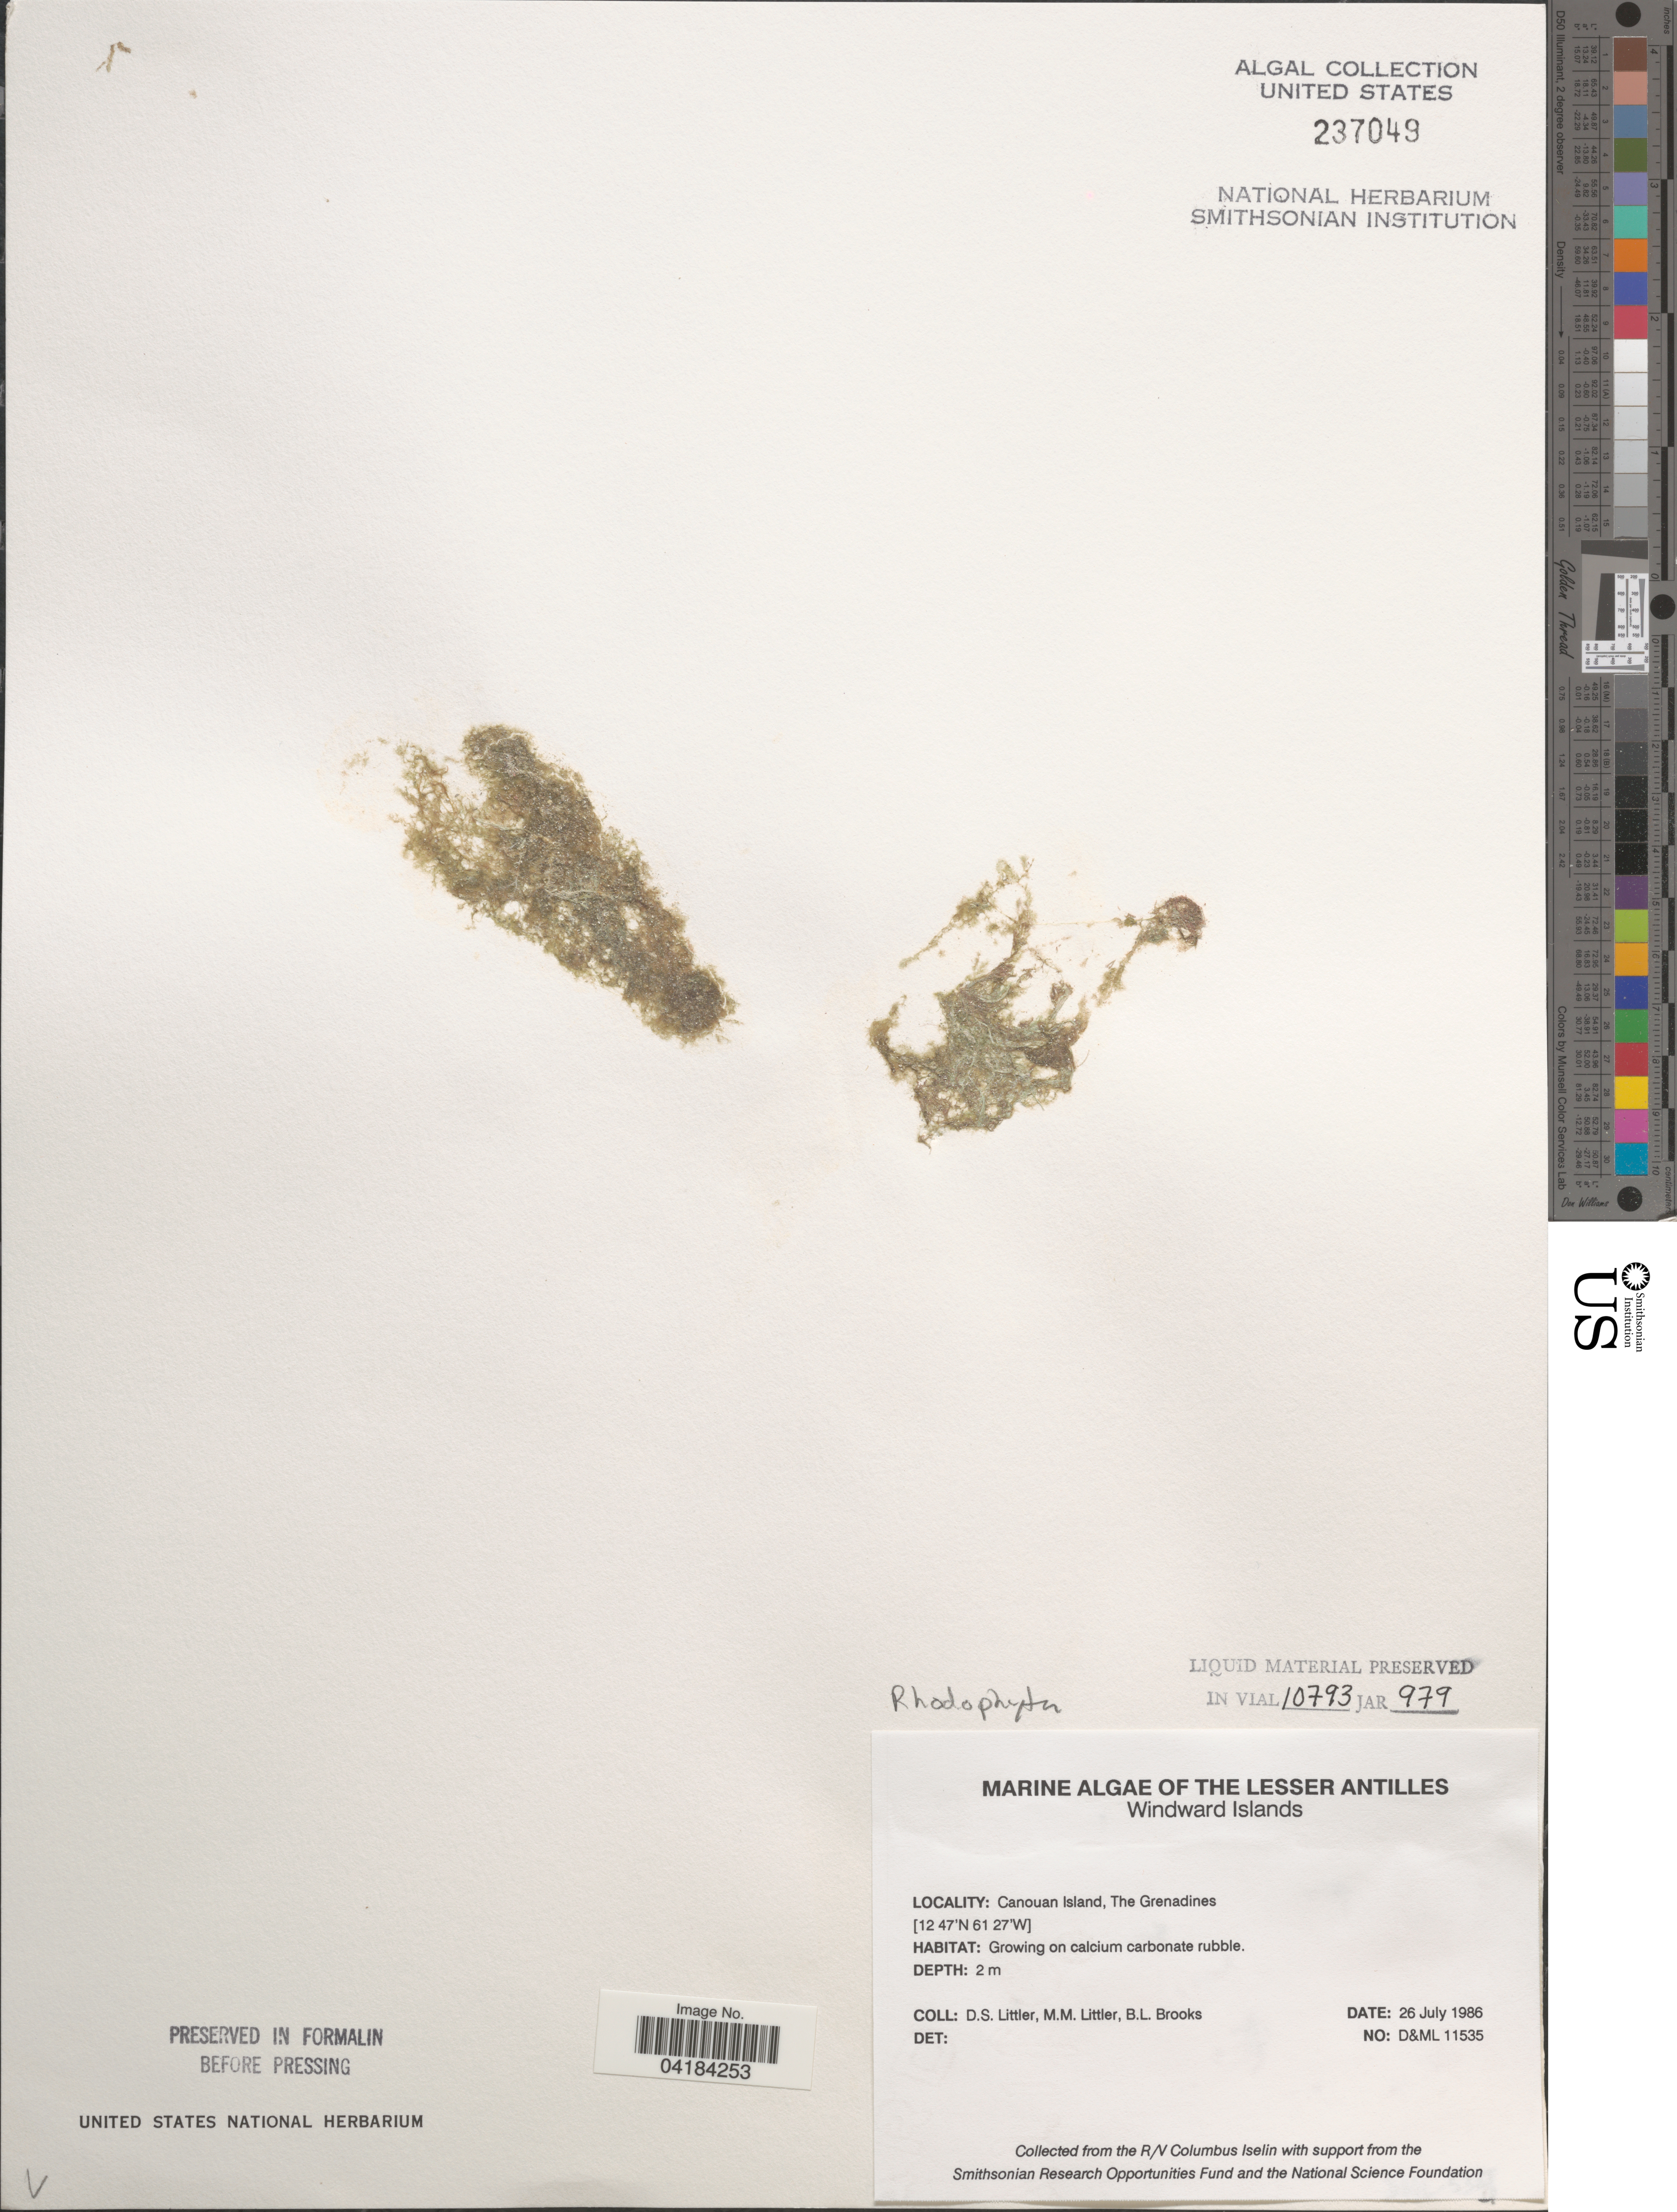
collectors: D. S. Littler & B. Brooks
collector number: D&ML11535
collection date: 1986-07-26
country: St. Vincent - Grenadines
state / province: Grenadines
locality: The Lesser Antilles. Windward Islands. Canouan Island, The Grenadines.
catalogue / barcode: US 237049